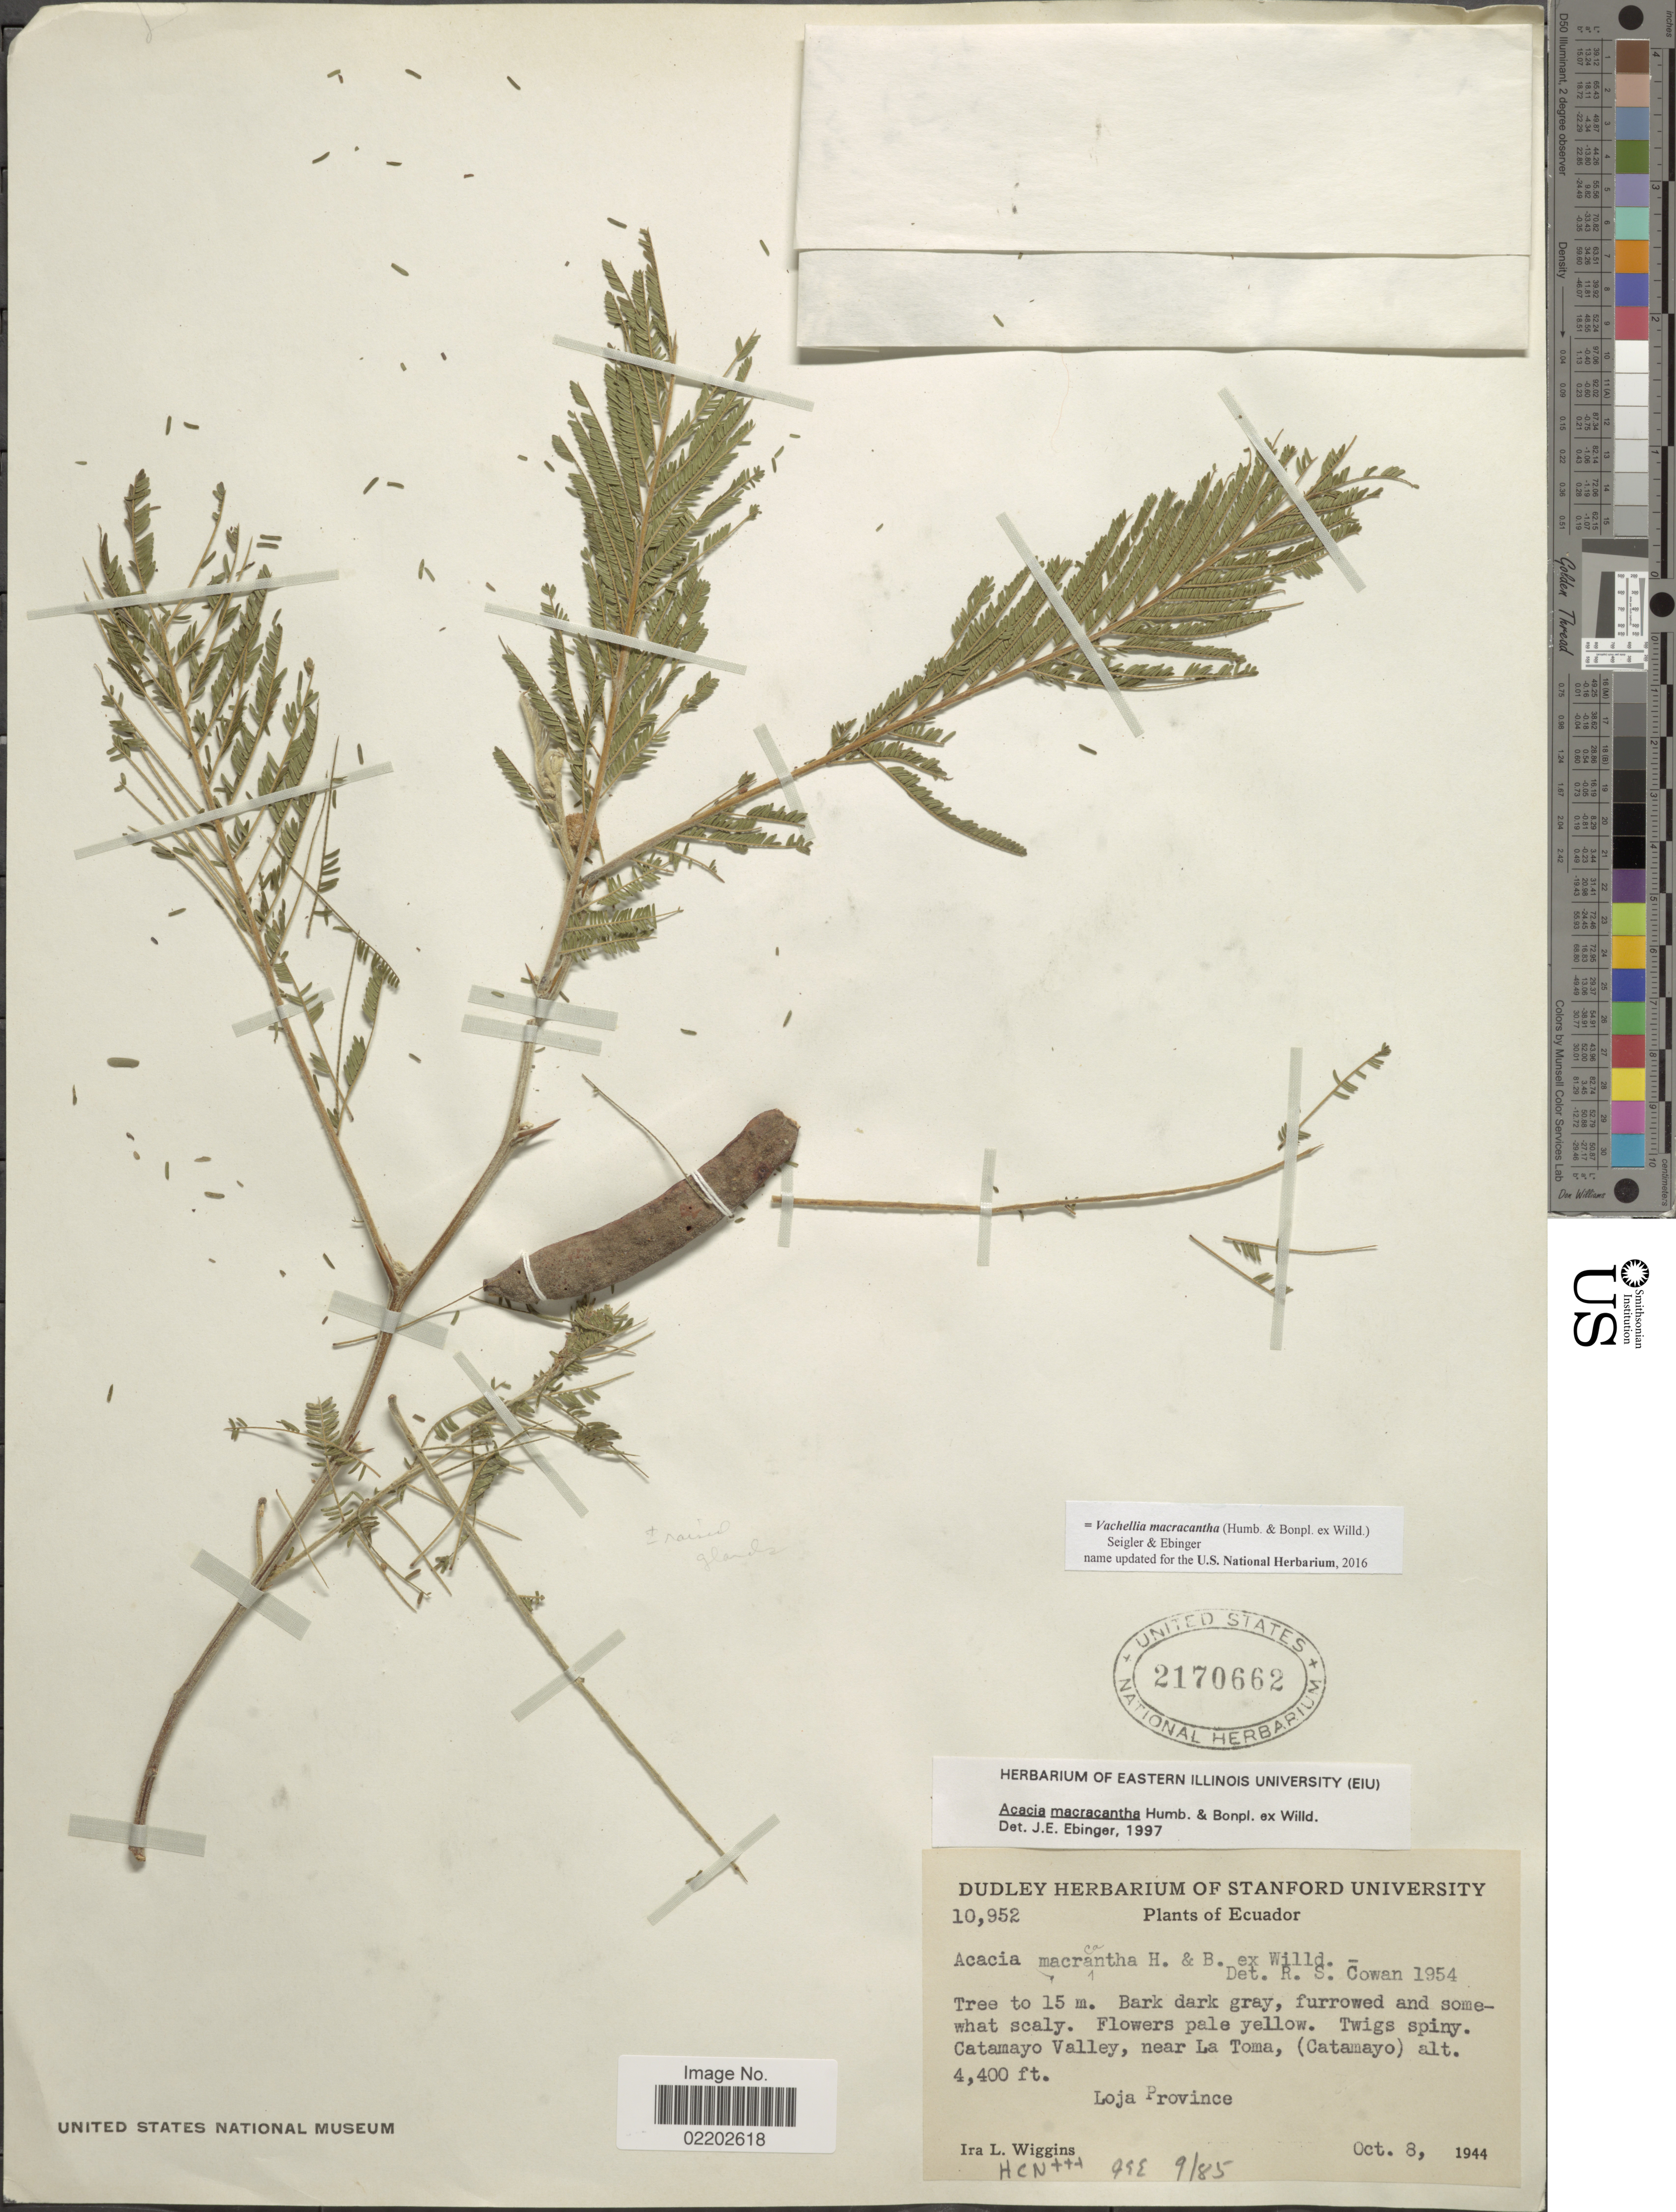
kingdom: Plantae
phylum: Tracheophyta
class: Magnoliopsida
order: Fabales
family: Fabaceae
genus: Vachellia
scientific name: Vachellia macracantha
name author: (Humb. & Bonpl. ex Willd.) Seigler & Ebinger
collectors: I. L. Wiggins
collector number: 10952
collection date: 1944-10-08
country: Ecuador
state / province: Loja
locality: Ecuador. Catamayo Valley, near La Toma (Catamayo).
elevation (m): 1341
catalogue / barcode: US 2170662